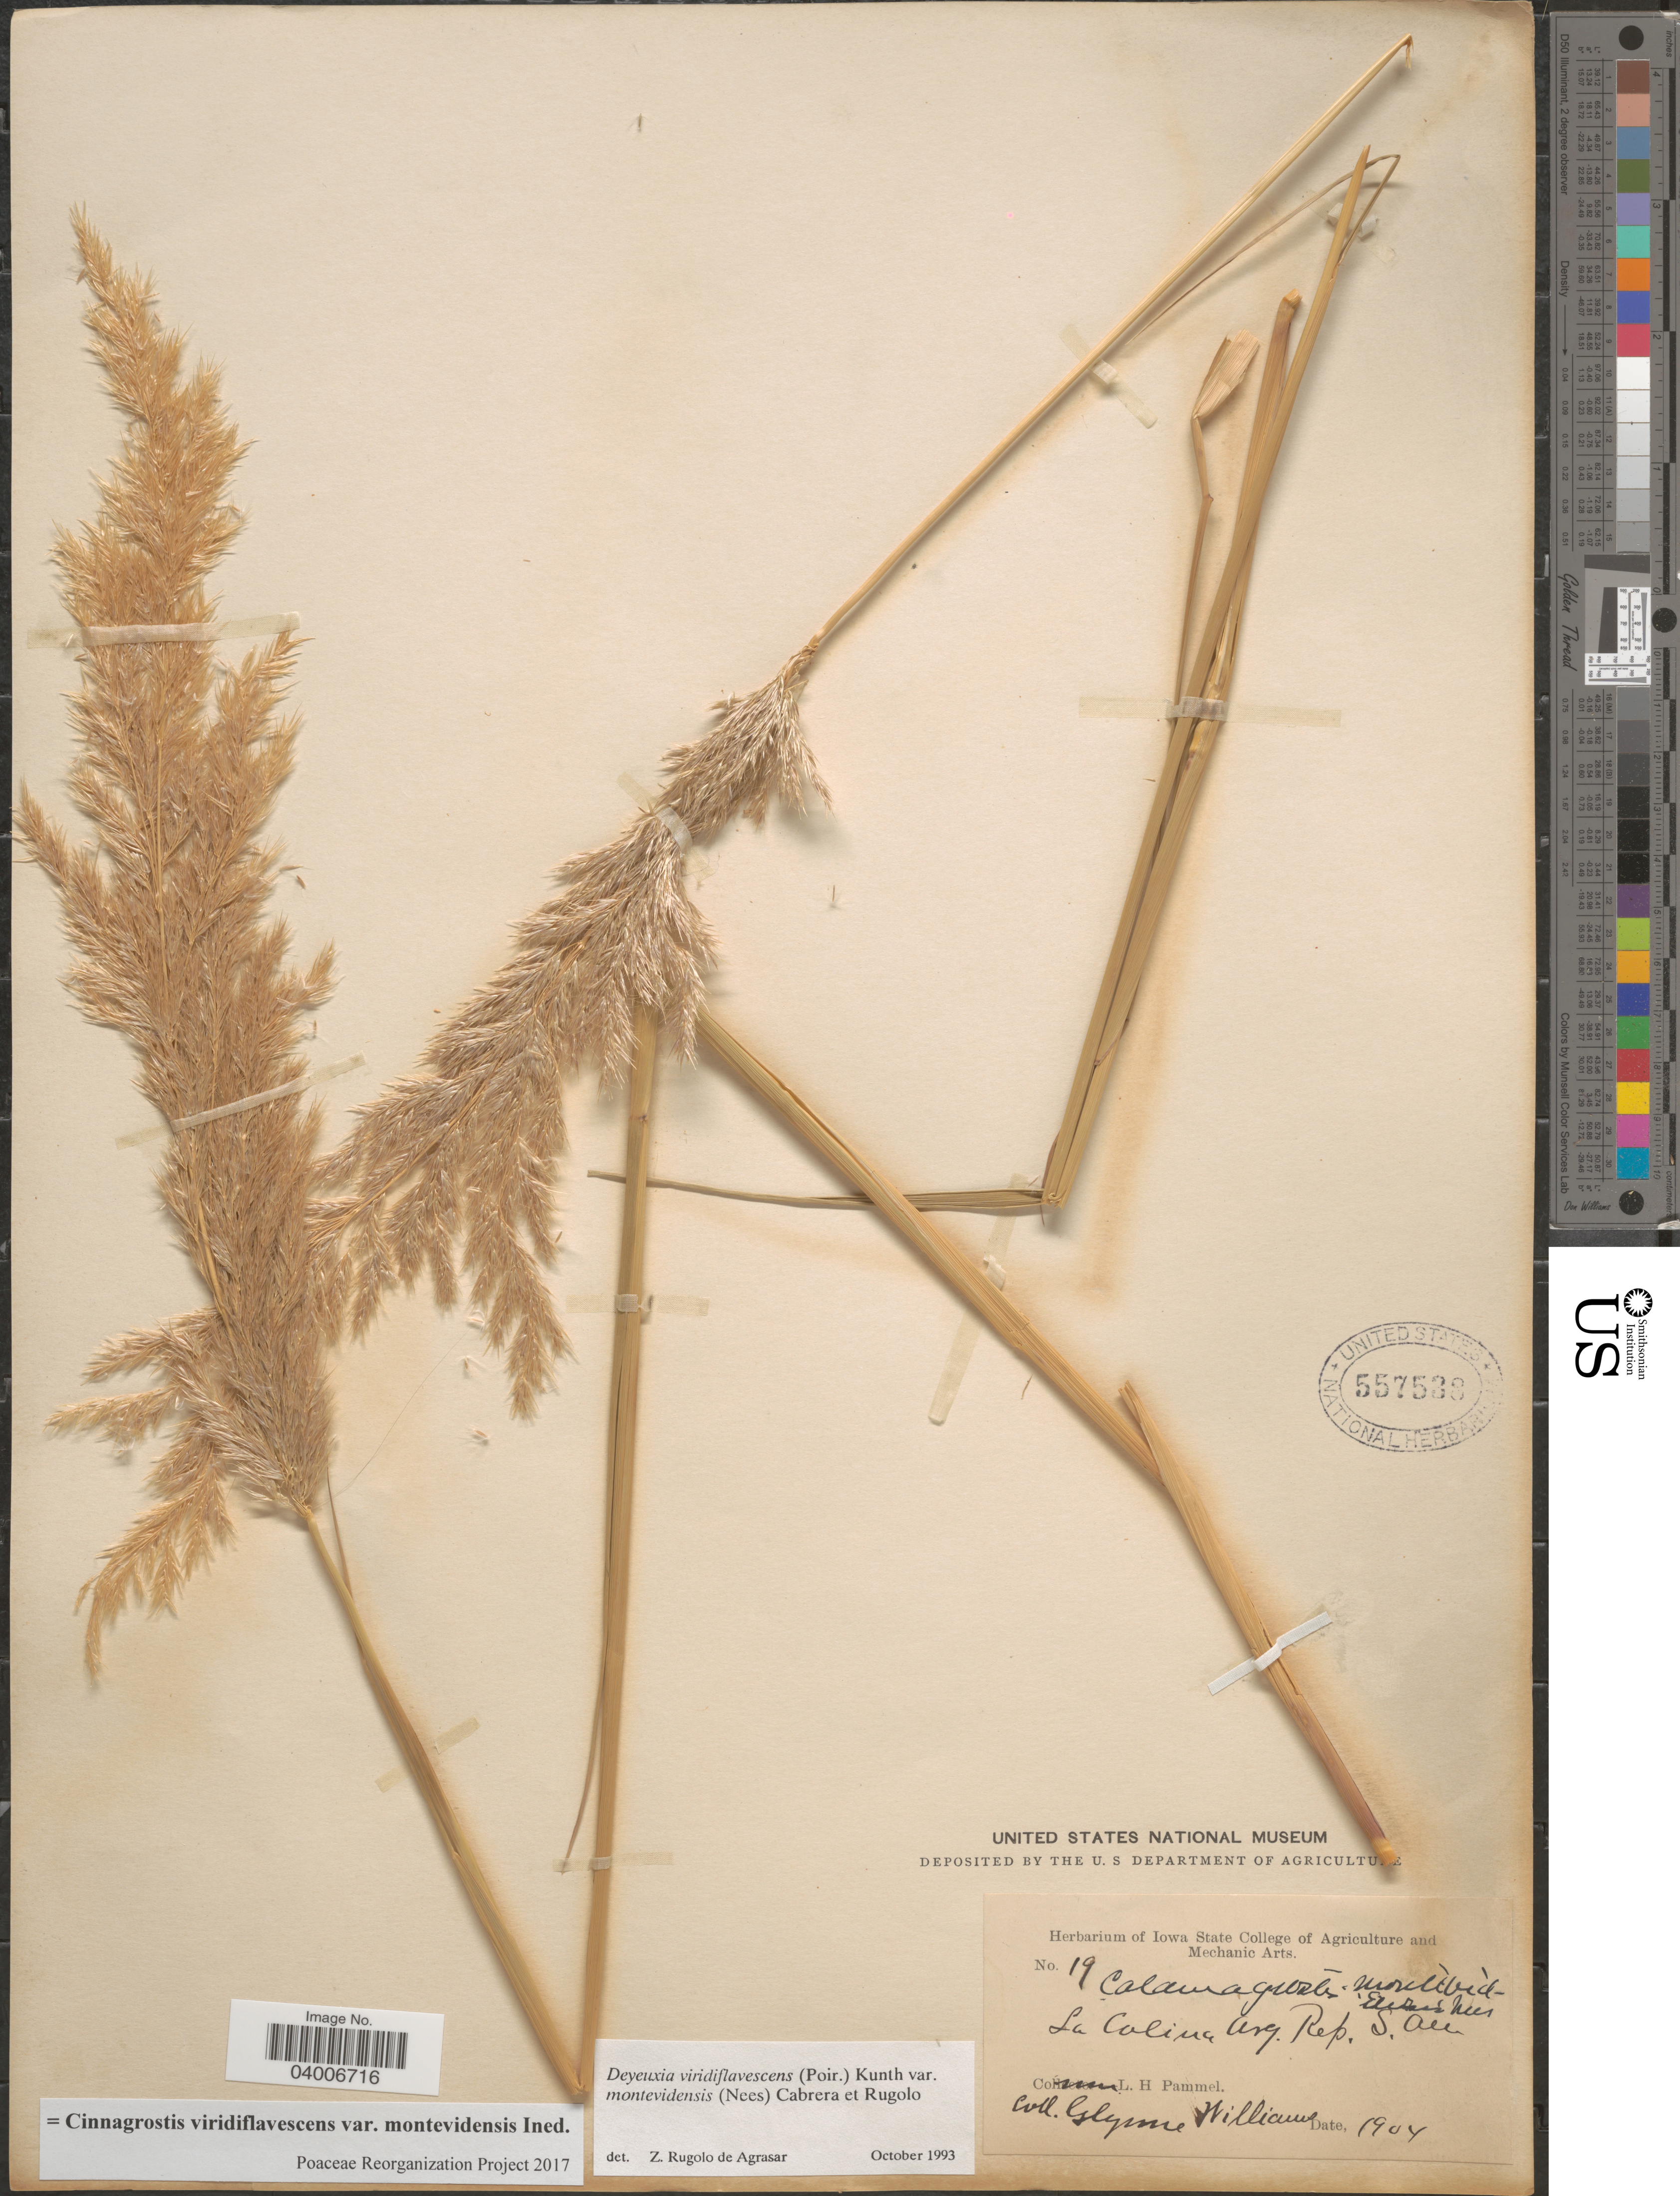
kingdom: Plantae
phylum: Tracheophyta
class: Liliopsida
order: Poales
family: Poaceae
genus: Cinnagrostis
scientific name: Cinnagrostis viridiflavescens var. montevidensis ined.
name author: (Nees) P.M. Peterson et al.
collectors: G. Williams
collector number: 19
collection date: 1904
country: Argentina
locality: La Colina Arg. Rep. S. Am.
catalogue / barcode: US 557538